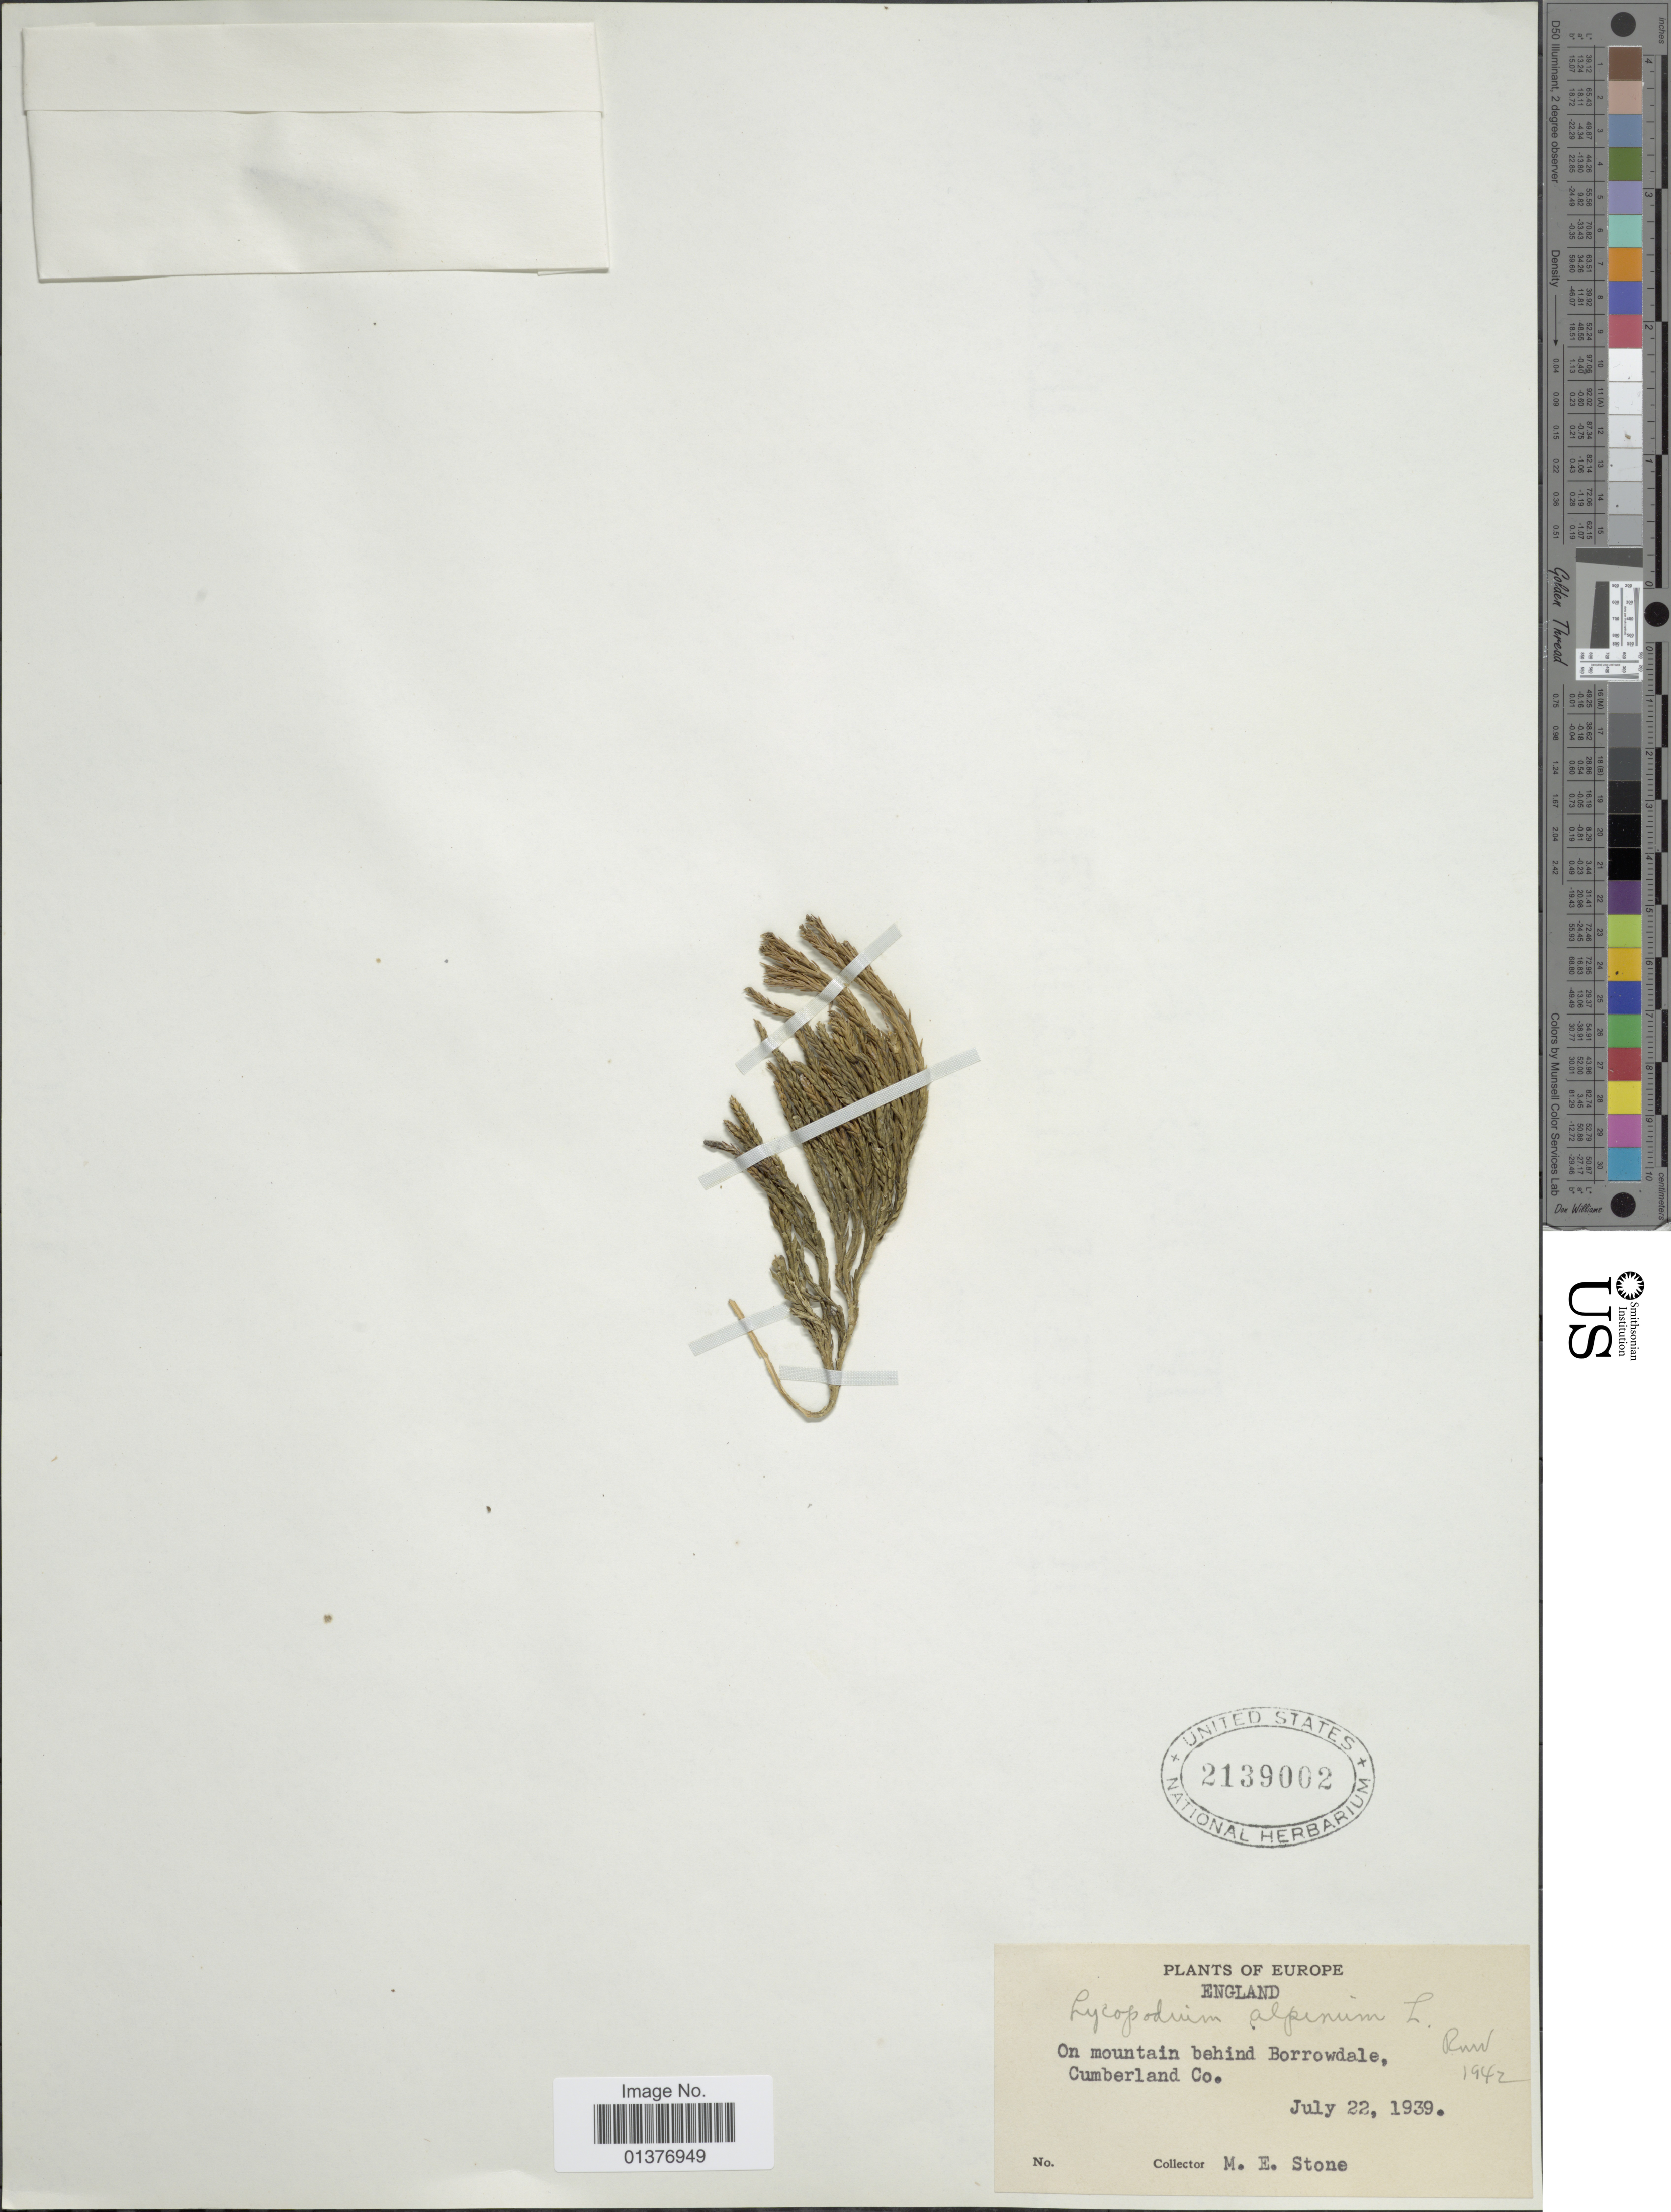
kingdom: Plantae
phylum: Tracheophyta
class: Lycopodiopsida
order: Lycopodiales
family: Lycopodiaceae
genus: Diphasiastrum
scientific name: Diphasiastrum alpinum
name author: (L.) Holub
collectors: M. E. Stone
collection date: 1939-07-22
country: United Kingdom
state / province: England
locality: England, on mountain behind Borrowdale, Cumberland Co.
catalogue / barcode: US 2139002